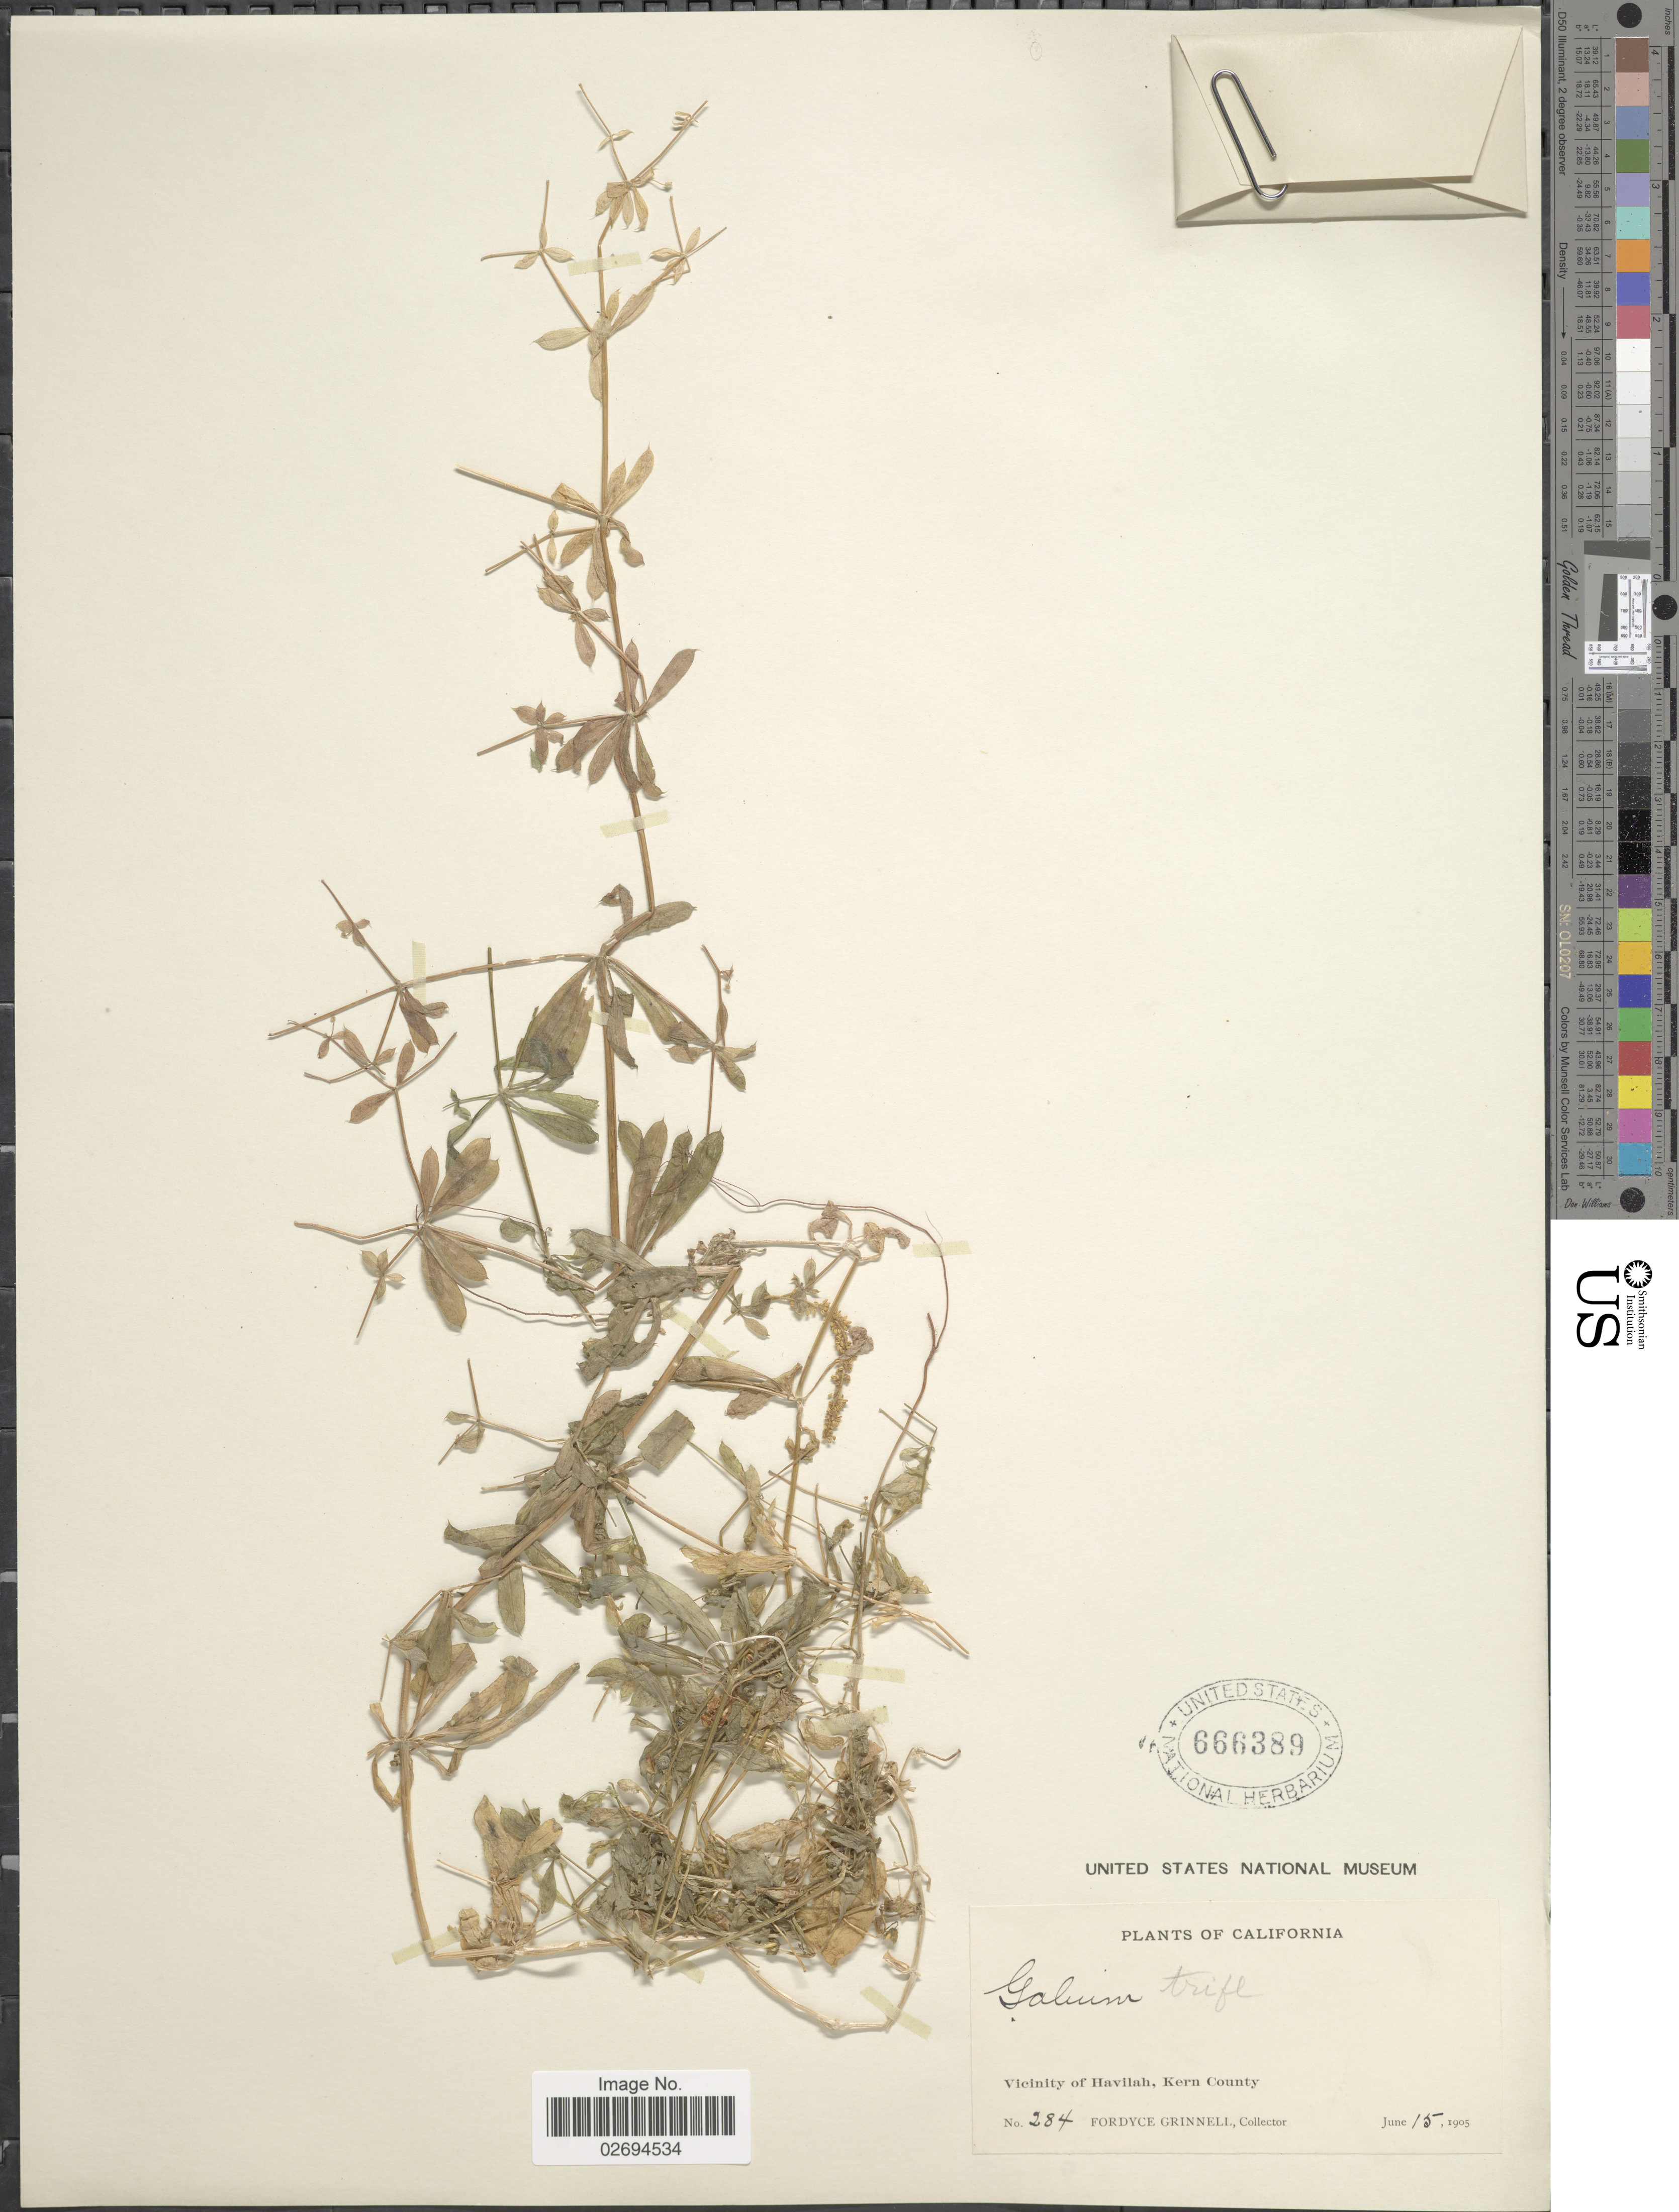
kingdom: Plantae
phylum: Tracheophyta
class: Magnoliopsida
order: Gentianales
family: Rubiaceae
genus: Galium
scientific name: Galium triflorum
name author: Michx.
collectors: F. Grinnell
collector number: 284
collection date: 1905-06-15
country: United States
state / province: California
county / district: Kern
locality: Vicinity of Havilah, Kern County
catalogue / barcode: US 666389